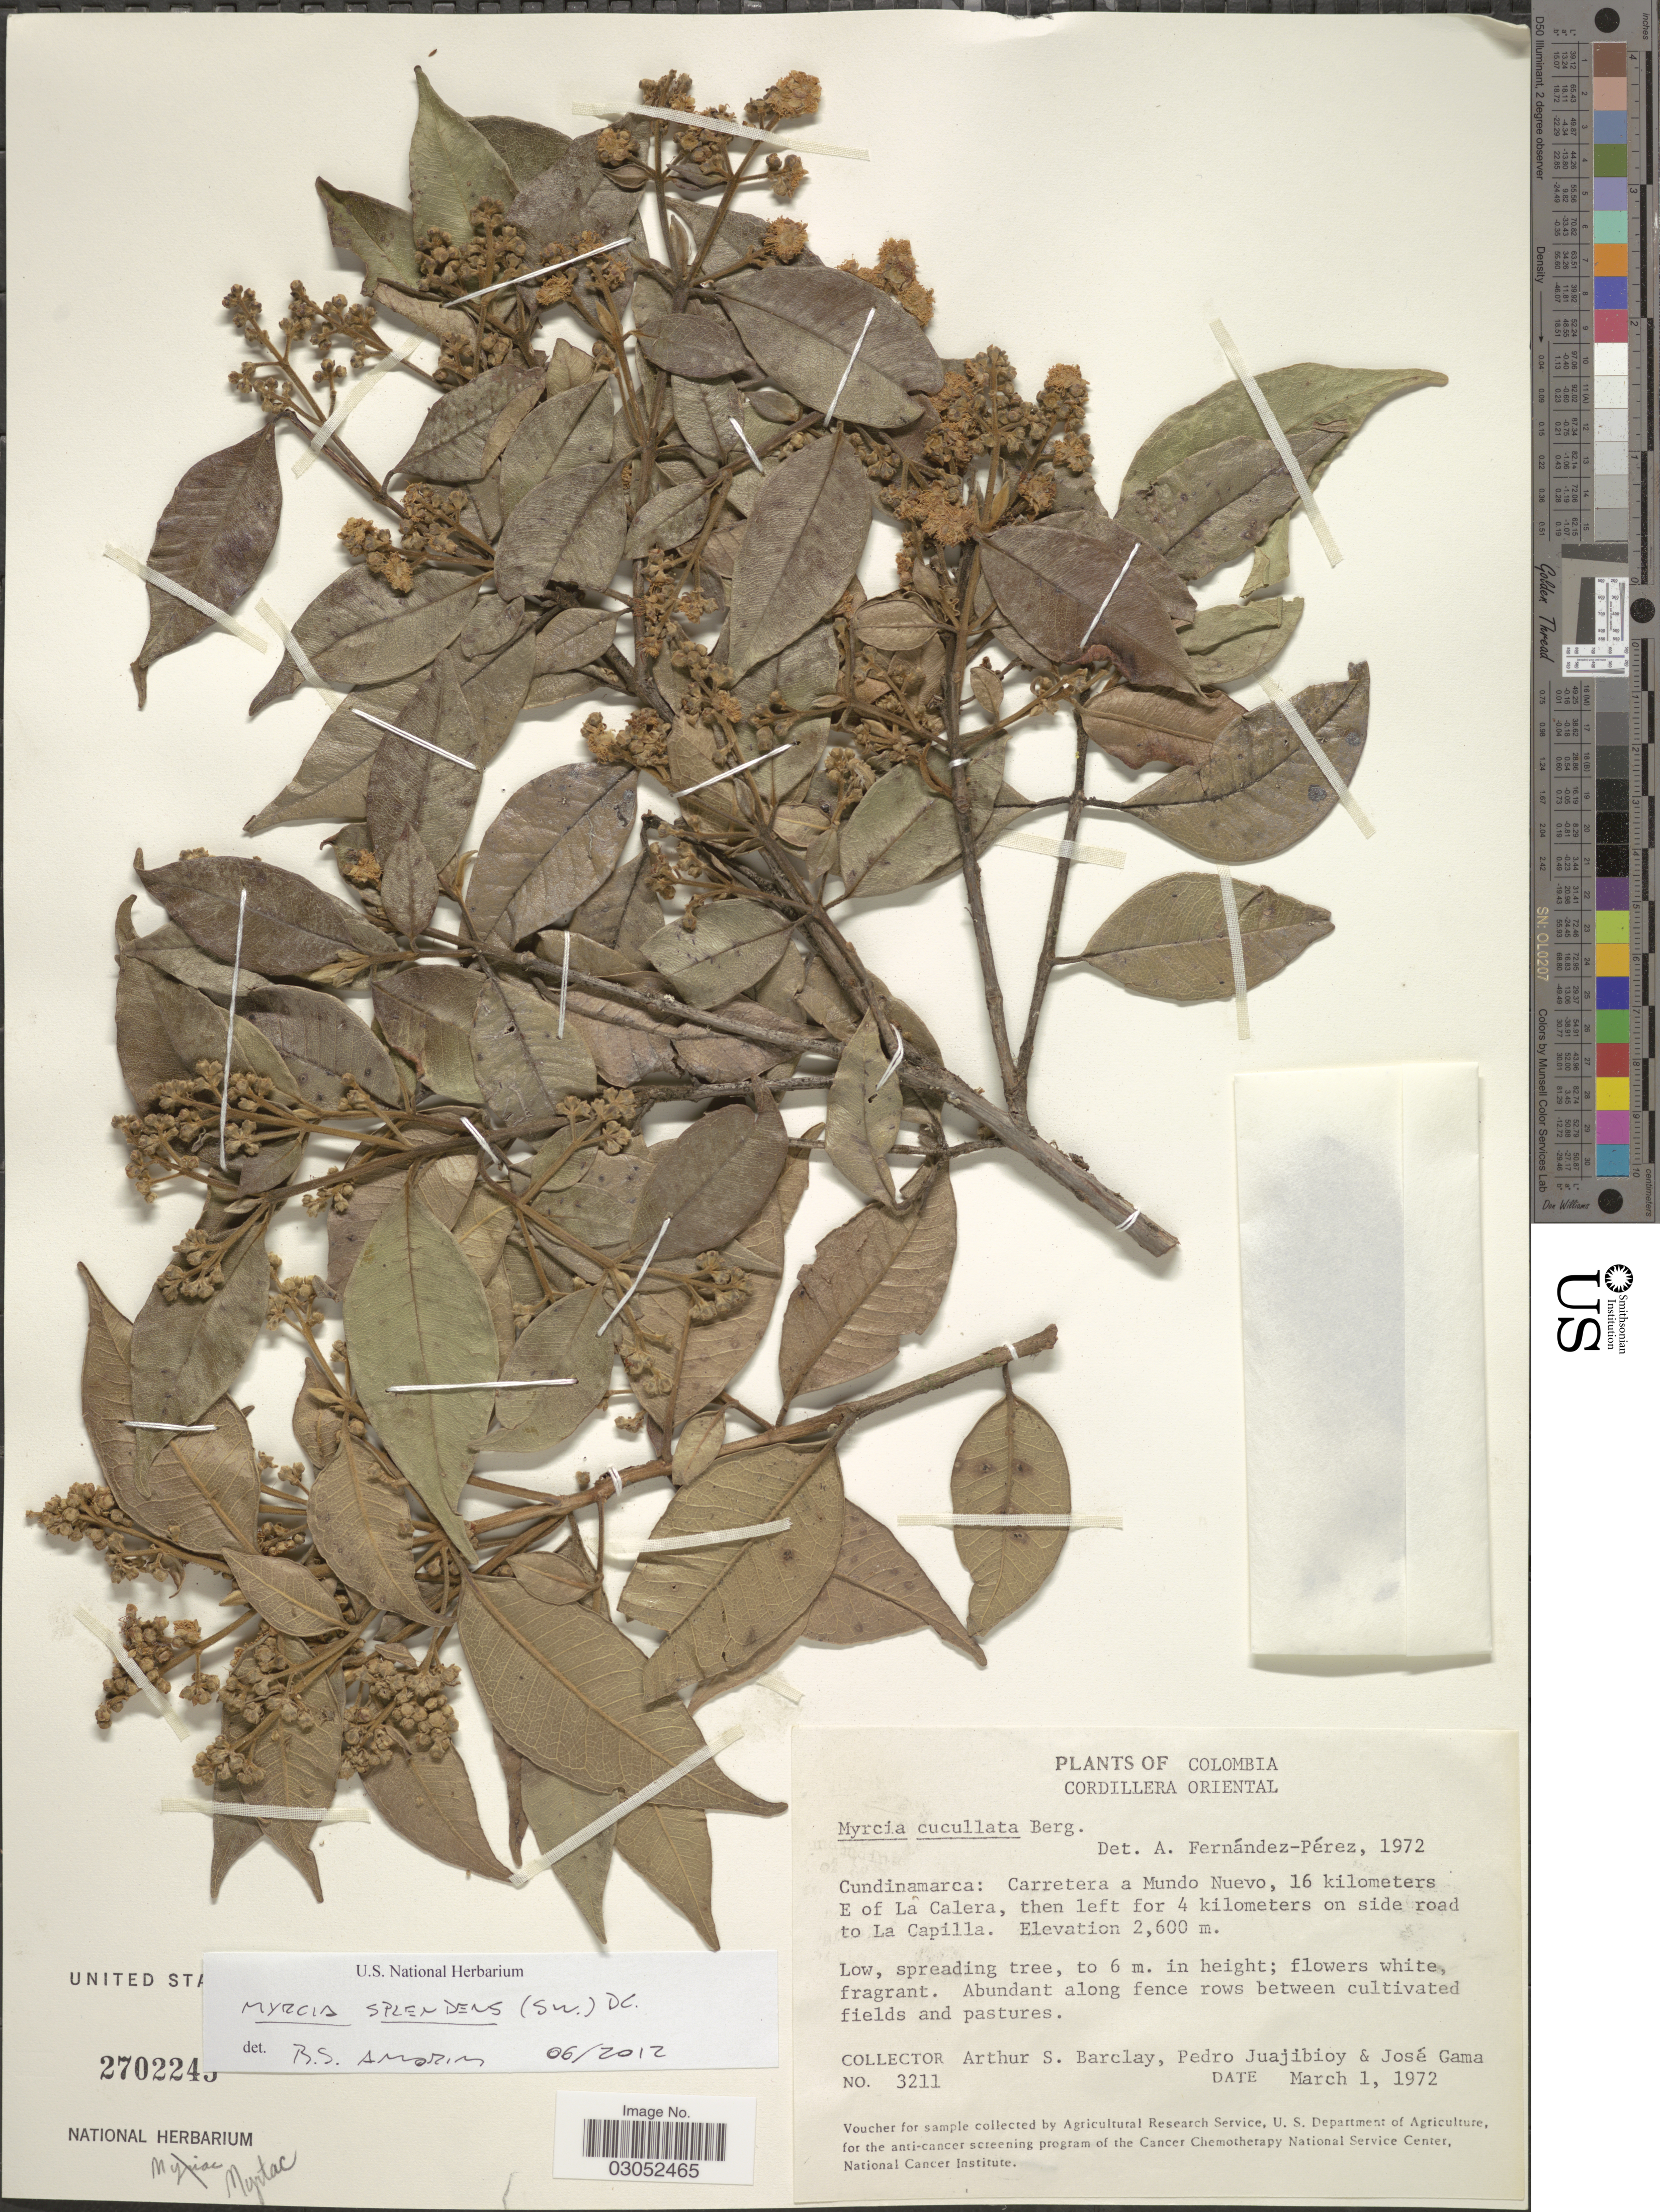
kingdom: Plantae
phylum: Tracheophyta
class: Magnoliopsida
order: Myrtales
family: Myrtaceae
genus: Myrcia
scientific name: Myrcia splendens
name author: (Sw.) DC.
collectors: A. S. Barclay, P. Juajibioy & J. Gama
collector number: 3211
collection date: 1972-03-01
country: Colombia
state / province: Cundinamarca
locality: Cordillera Oriental. Cundinamarca: Carretera a Mundo Nuevo, 16 kilometers E of La Calera, then left for 4 kilometers on side road to La Capilla.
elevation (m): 2600